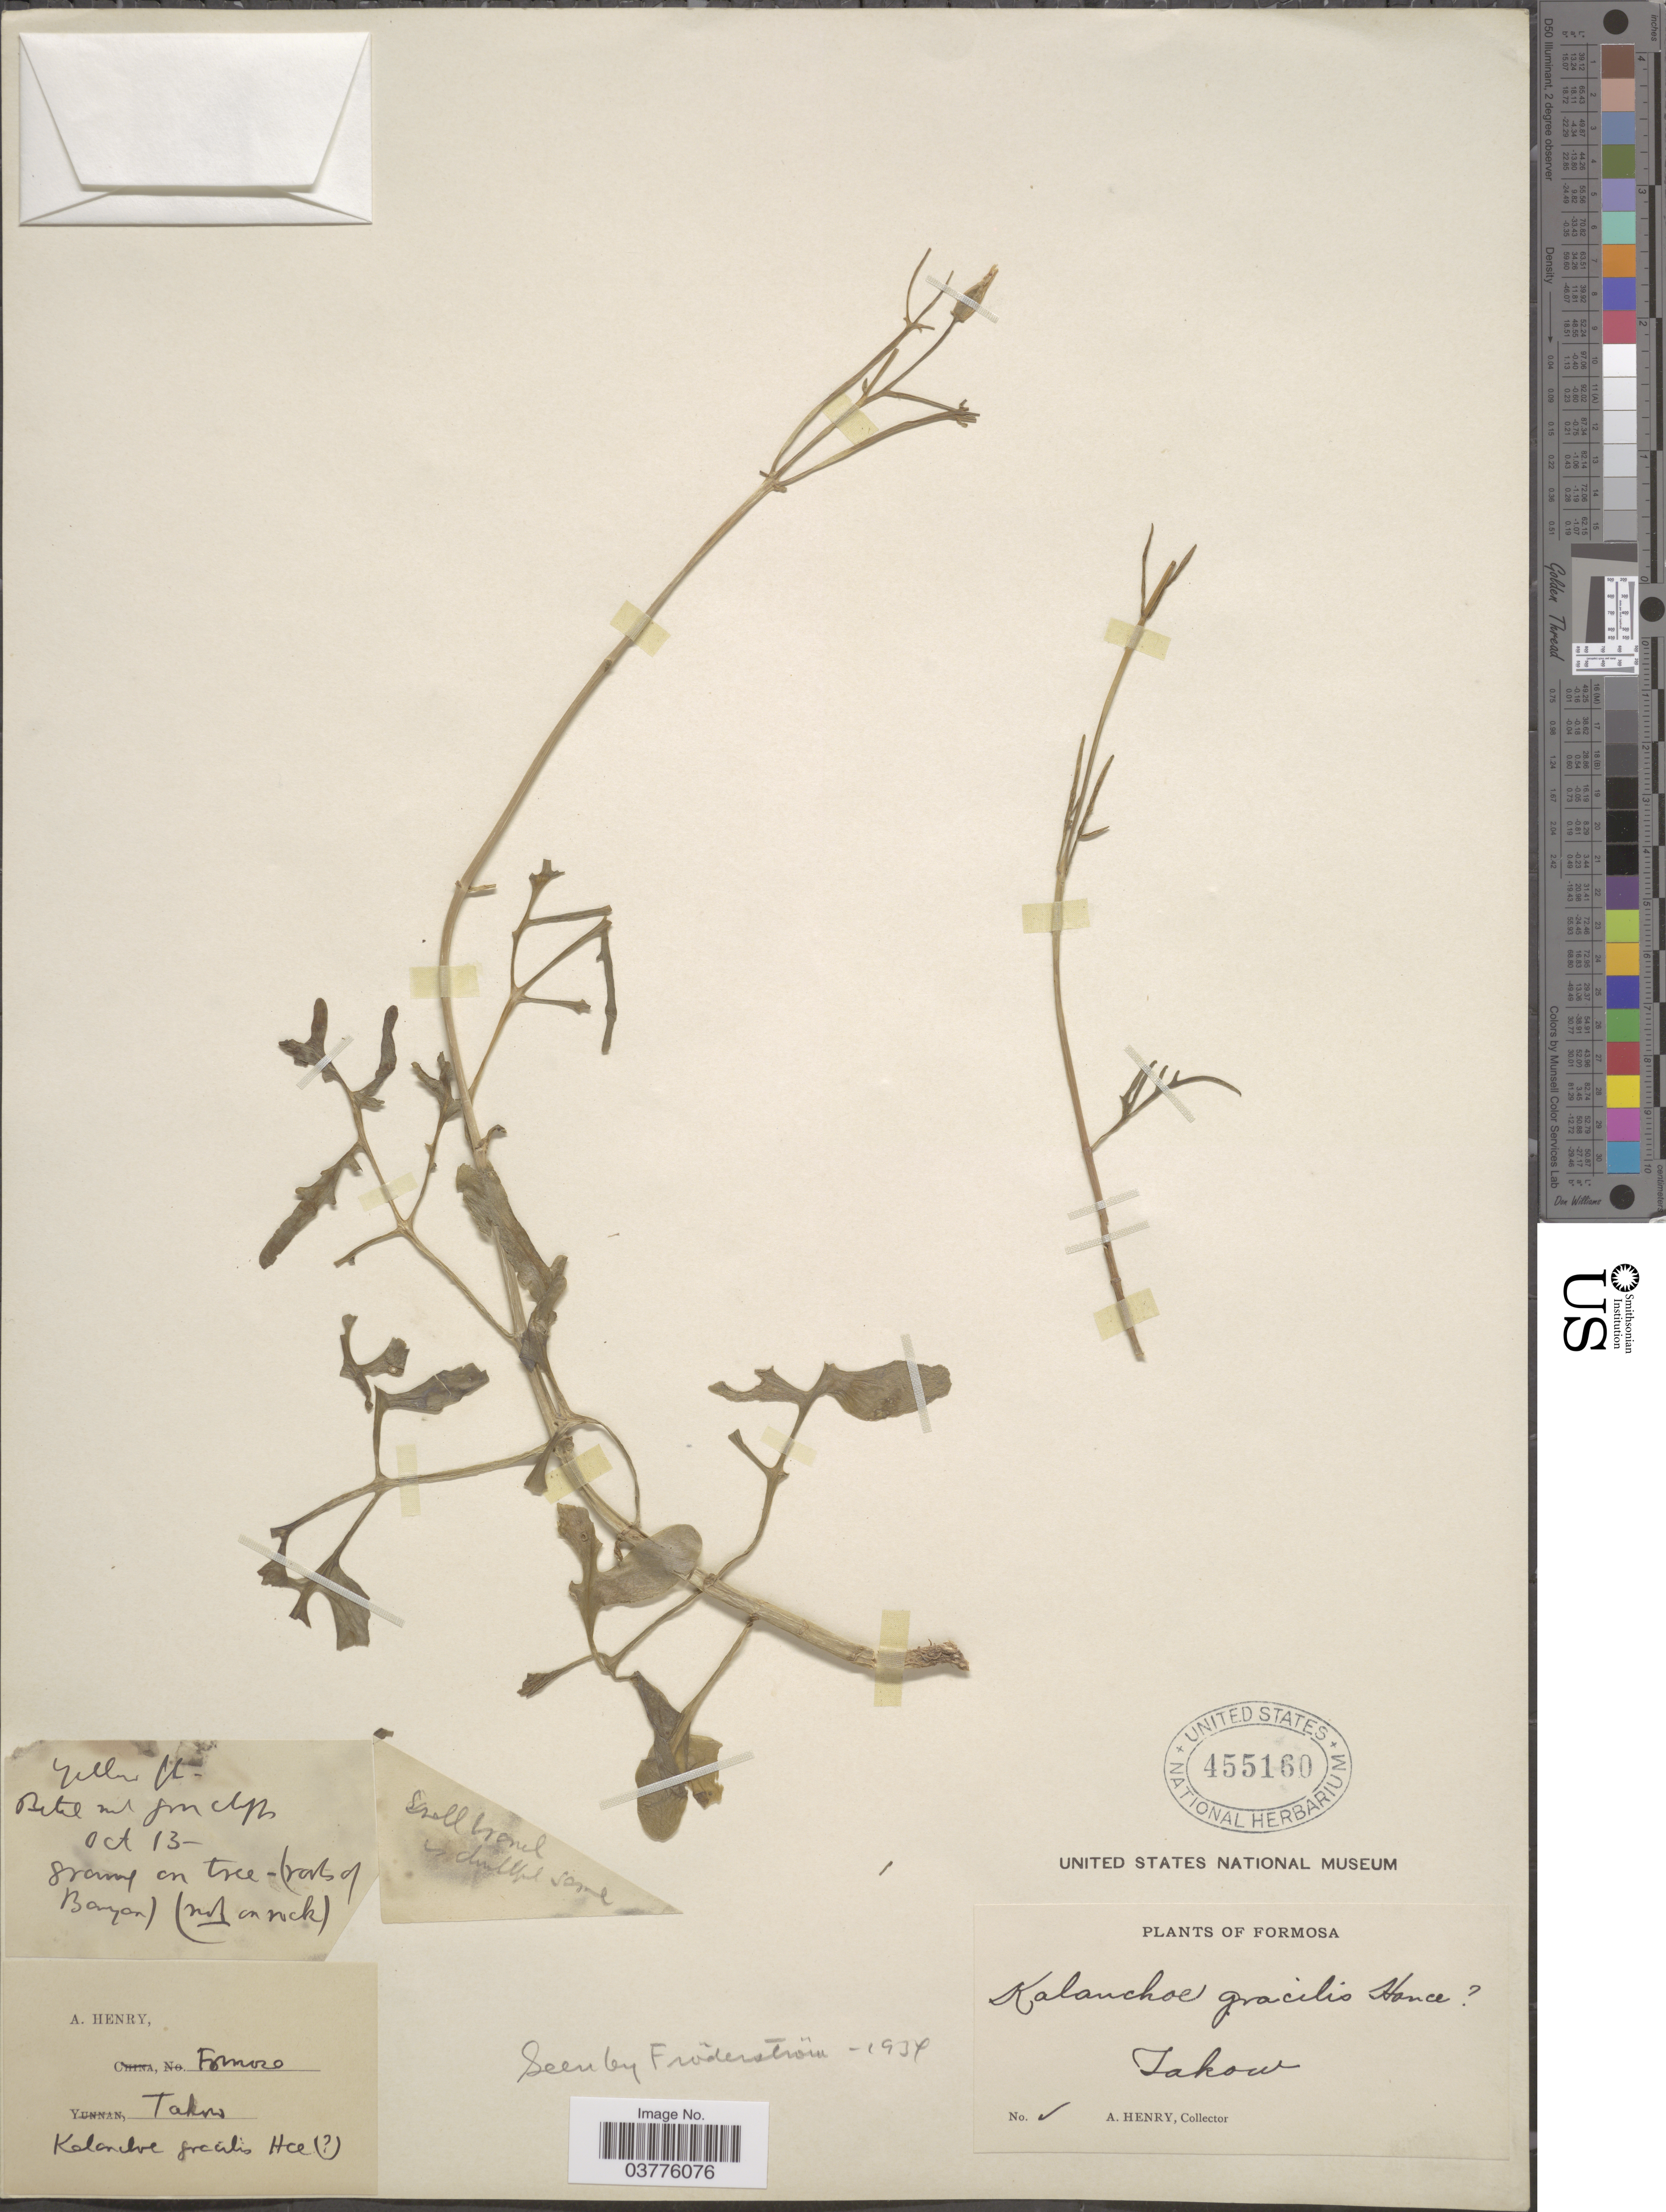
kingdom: Plantae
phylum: Tracheophyta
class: Magnoliopsida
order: Saxifragales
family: Crassulaceae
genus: Kalanchoe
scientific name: Kalanchoe gracilis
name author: Hance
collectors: A. Henry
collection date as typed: Transcribed d/m/y: /10/13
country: Taiwan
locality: Formosa. Takow.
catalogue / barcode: US 455160